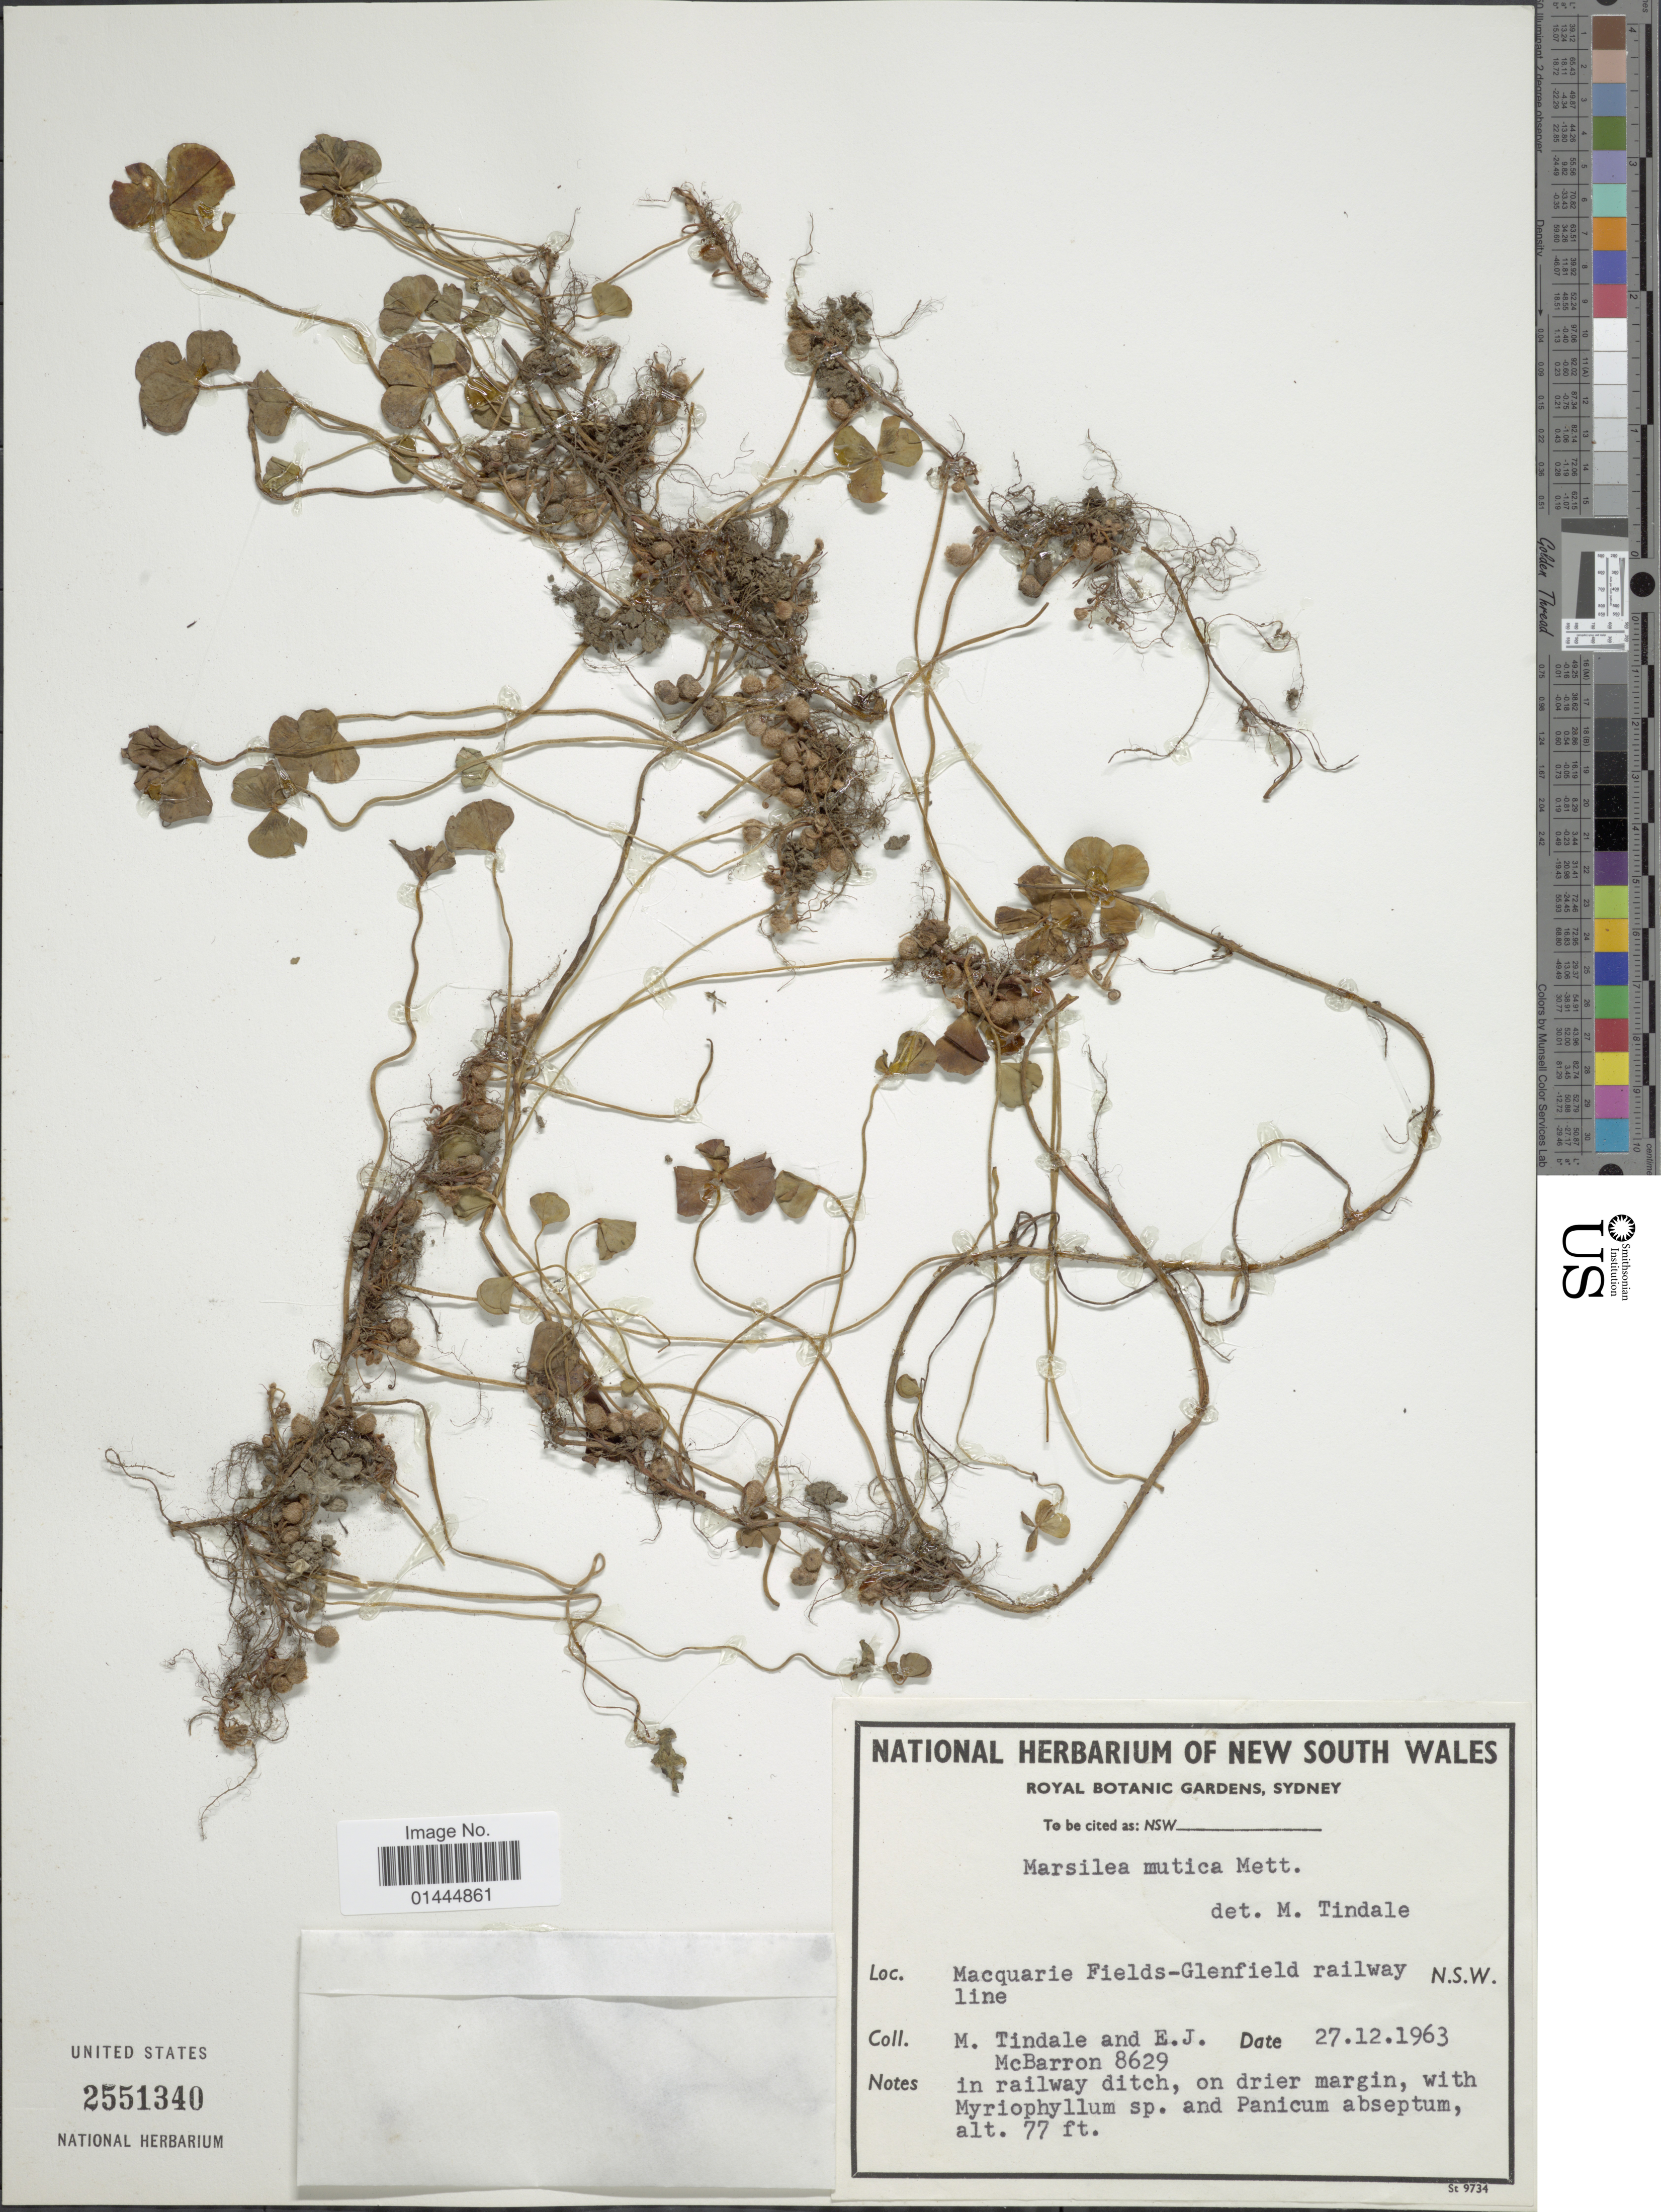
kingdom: Plantae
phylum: Tracheophyta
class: Polypodiopsida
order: Salviniales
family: Marsileaceae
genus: Marsilea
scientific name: Marsilea mutica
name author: Mett.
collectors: M. D. Tindale & E. McBarron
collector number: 8629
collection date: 1963-12-27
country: Australia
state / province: New South Wales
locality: Macquarie Fields-Glenfield railway line, in railway ditch, on drier margin.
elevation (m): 23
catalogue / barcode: US 2551340